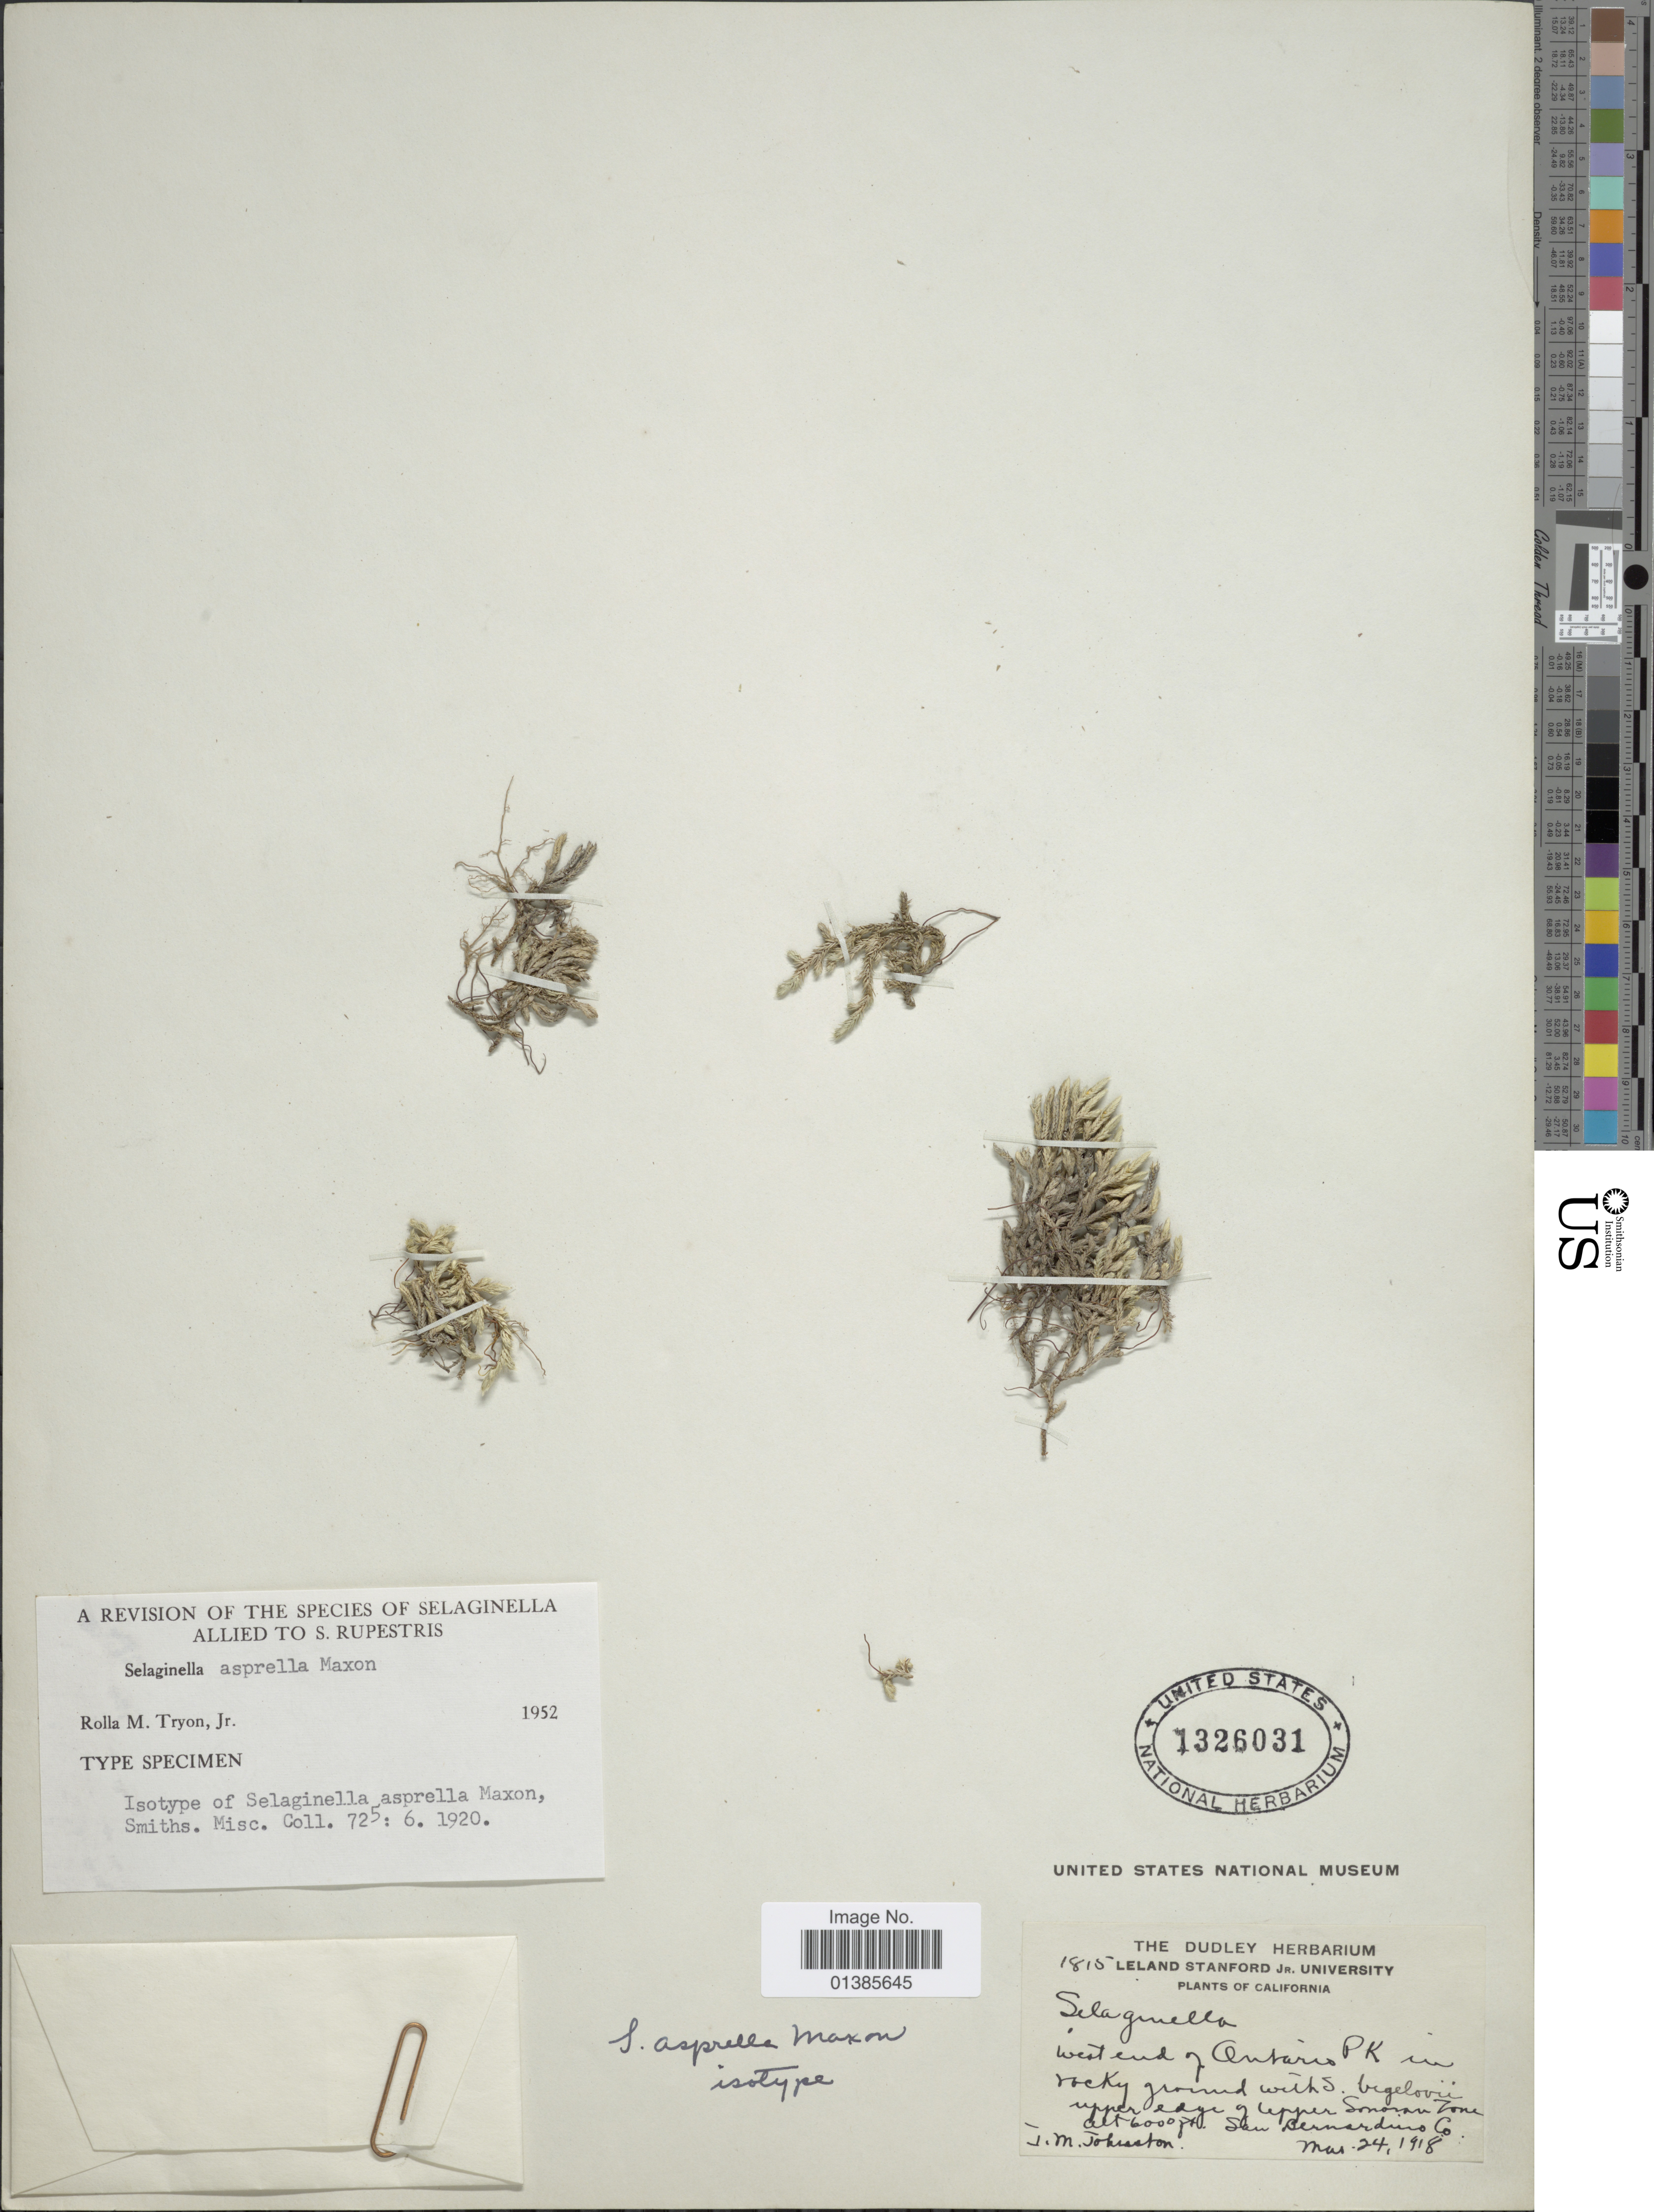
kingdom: Plantae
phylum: Tracheophyta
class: Lycopodiopsida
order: Selaginellales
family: Selaginellaceae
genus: Selaginella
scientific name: Selaginella asprella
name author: Maxon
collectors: J. Johnston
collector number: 1815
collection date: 1918-03-24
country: United States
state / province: California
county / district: San Bernardino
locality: West end of Ontario PK. San Bernardino Co.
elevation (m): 1829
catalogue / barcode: US 1326031